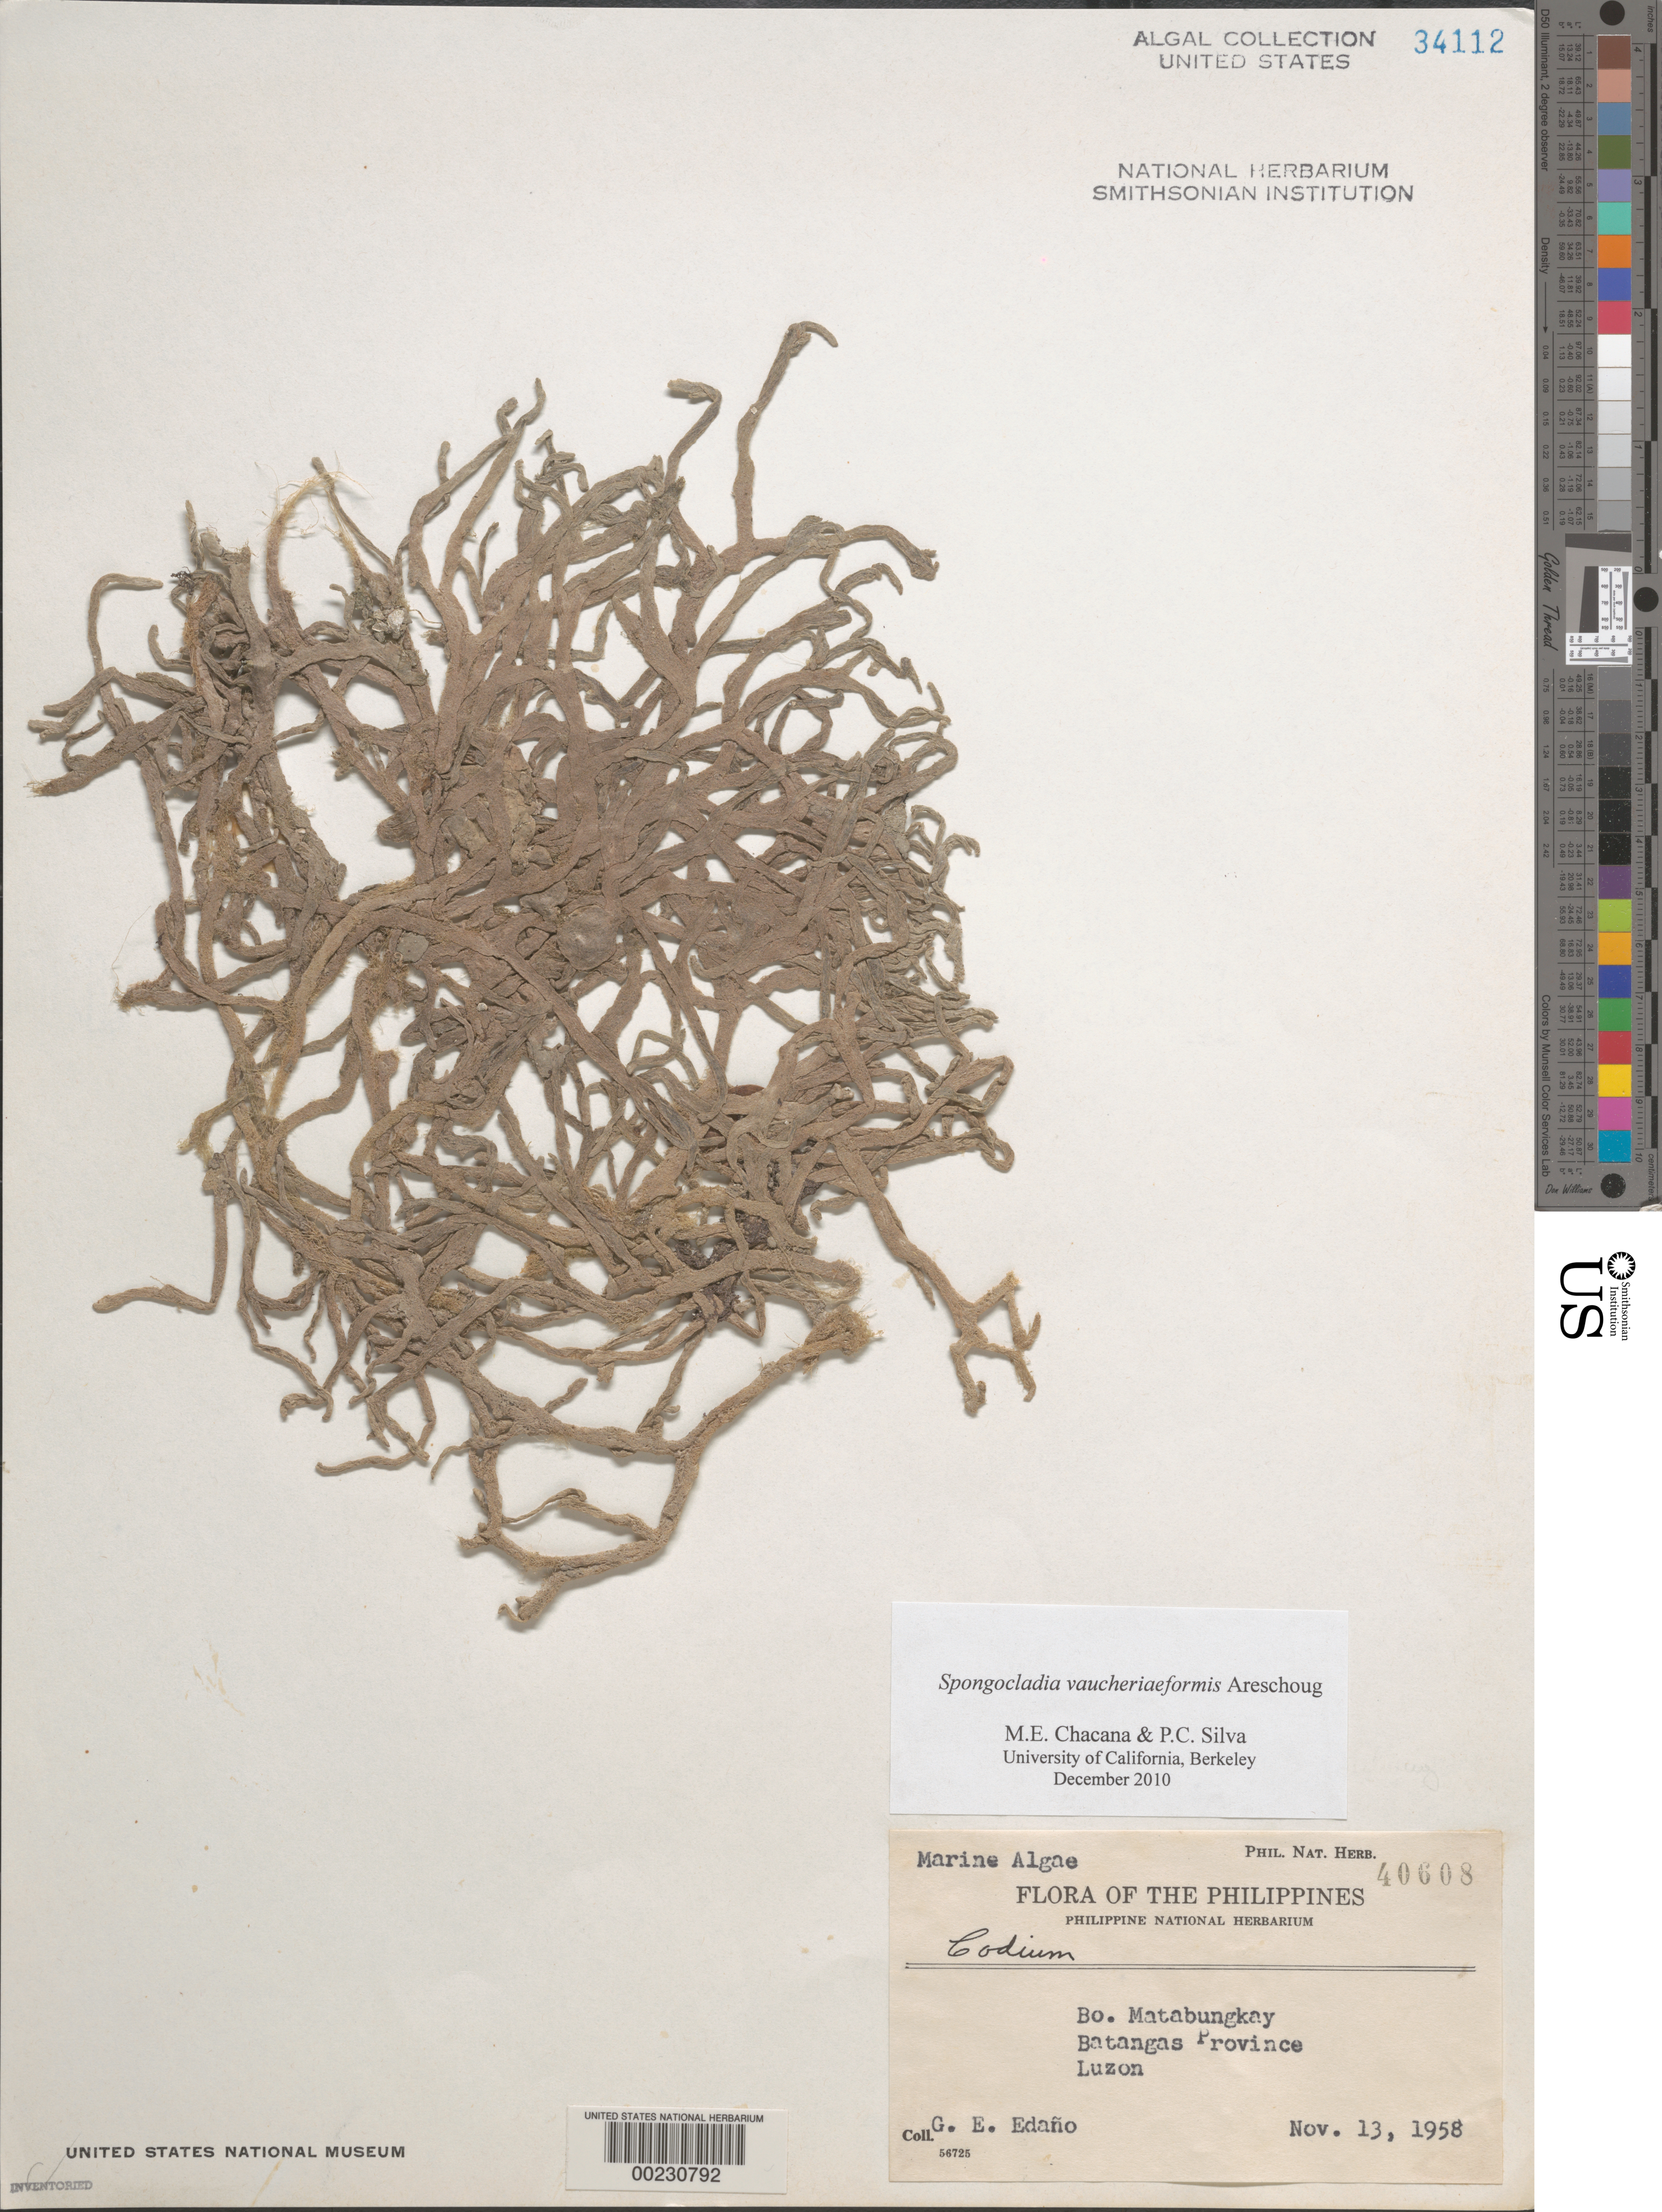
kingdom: Plantae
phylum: Chlorophyta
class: Ulvophyceae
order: Siphonocladales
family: Boodleaceae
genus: Spongocladia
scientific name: Spongocladia vaucheriaeformis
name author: Aresch.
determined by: Chacana, M. E.; Silva, P. C.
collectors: G. E. Edaño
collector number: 40608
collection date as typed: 13 Nov 1958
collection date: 1958-11-13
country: Philippines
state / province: Calabarzon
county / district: Batangas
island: Luzon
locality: Bo. Matabungkay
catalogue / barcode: US 34112